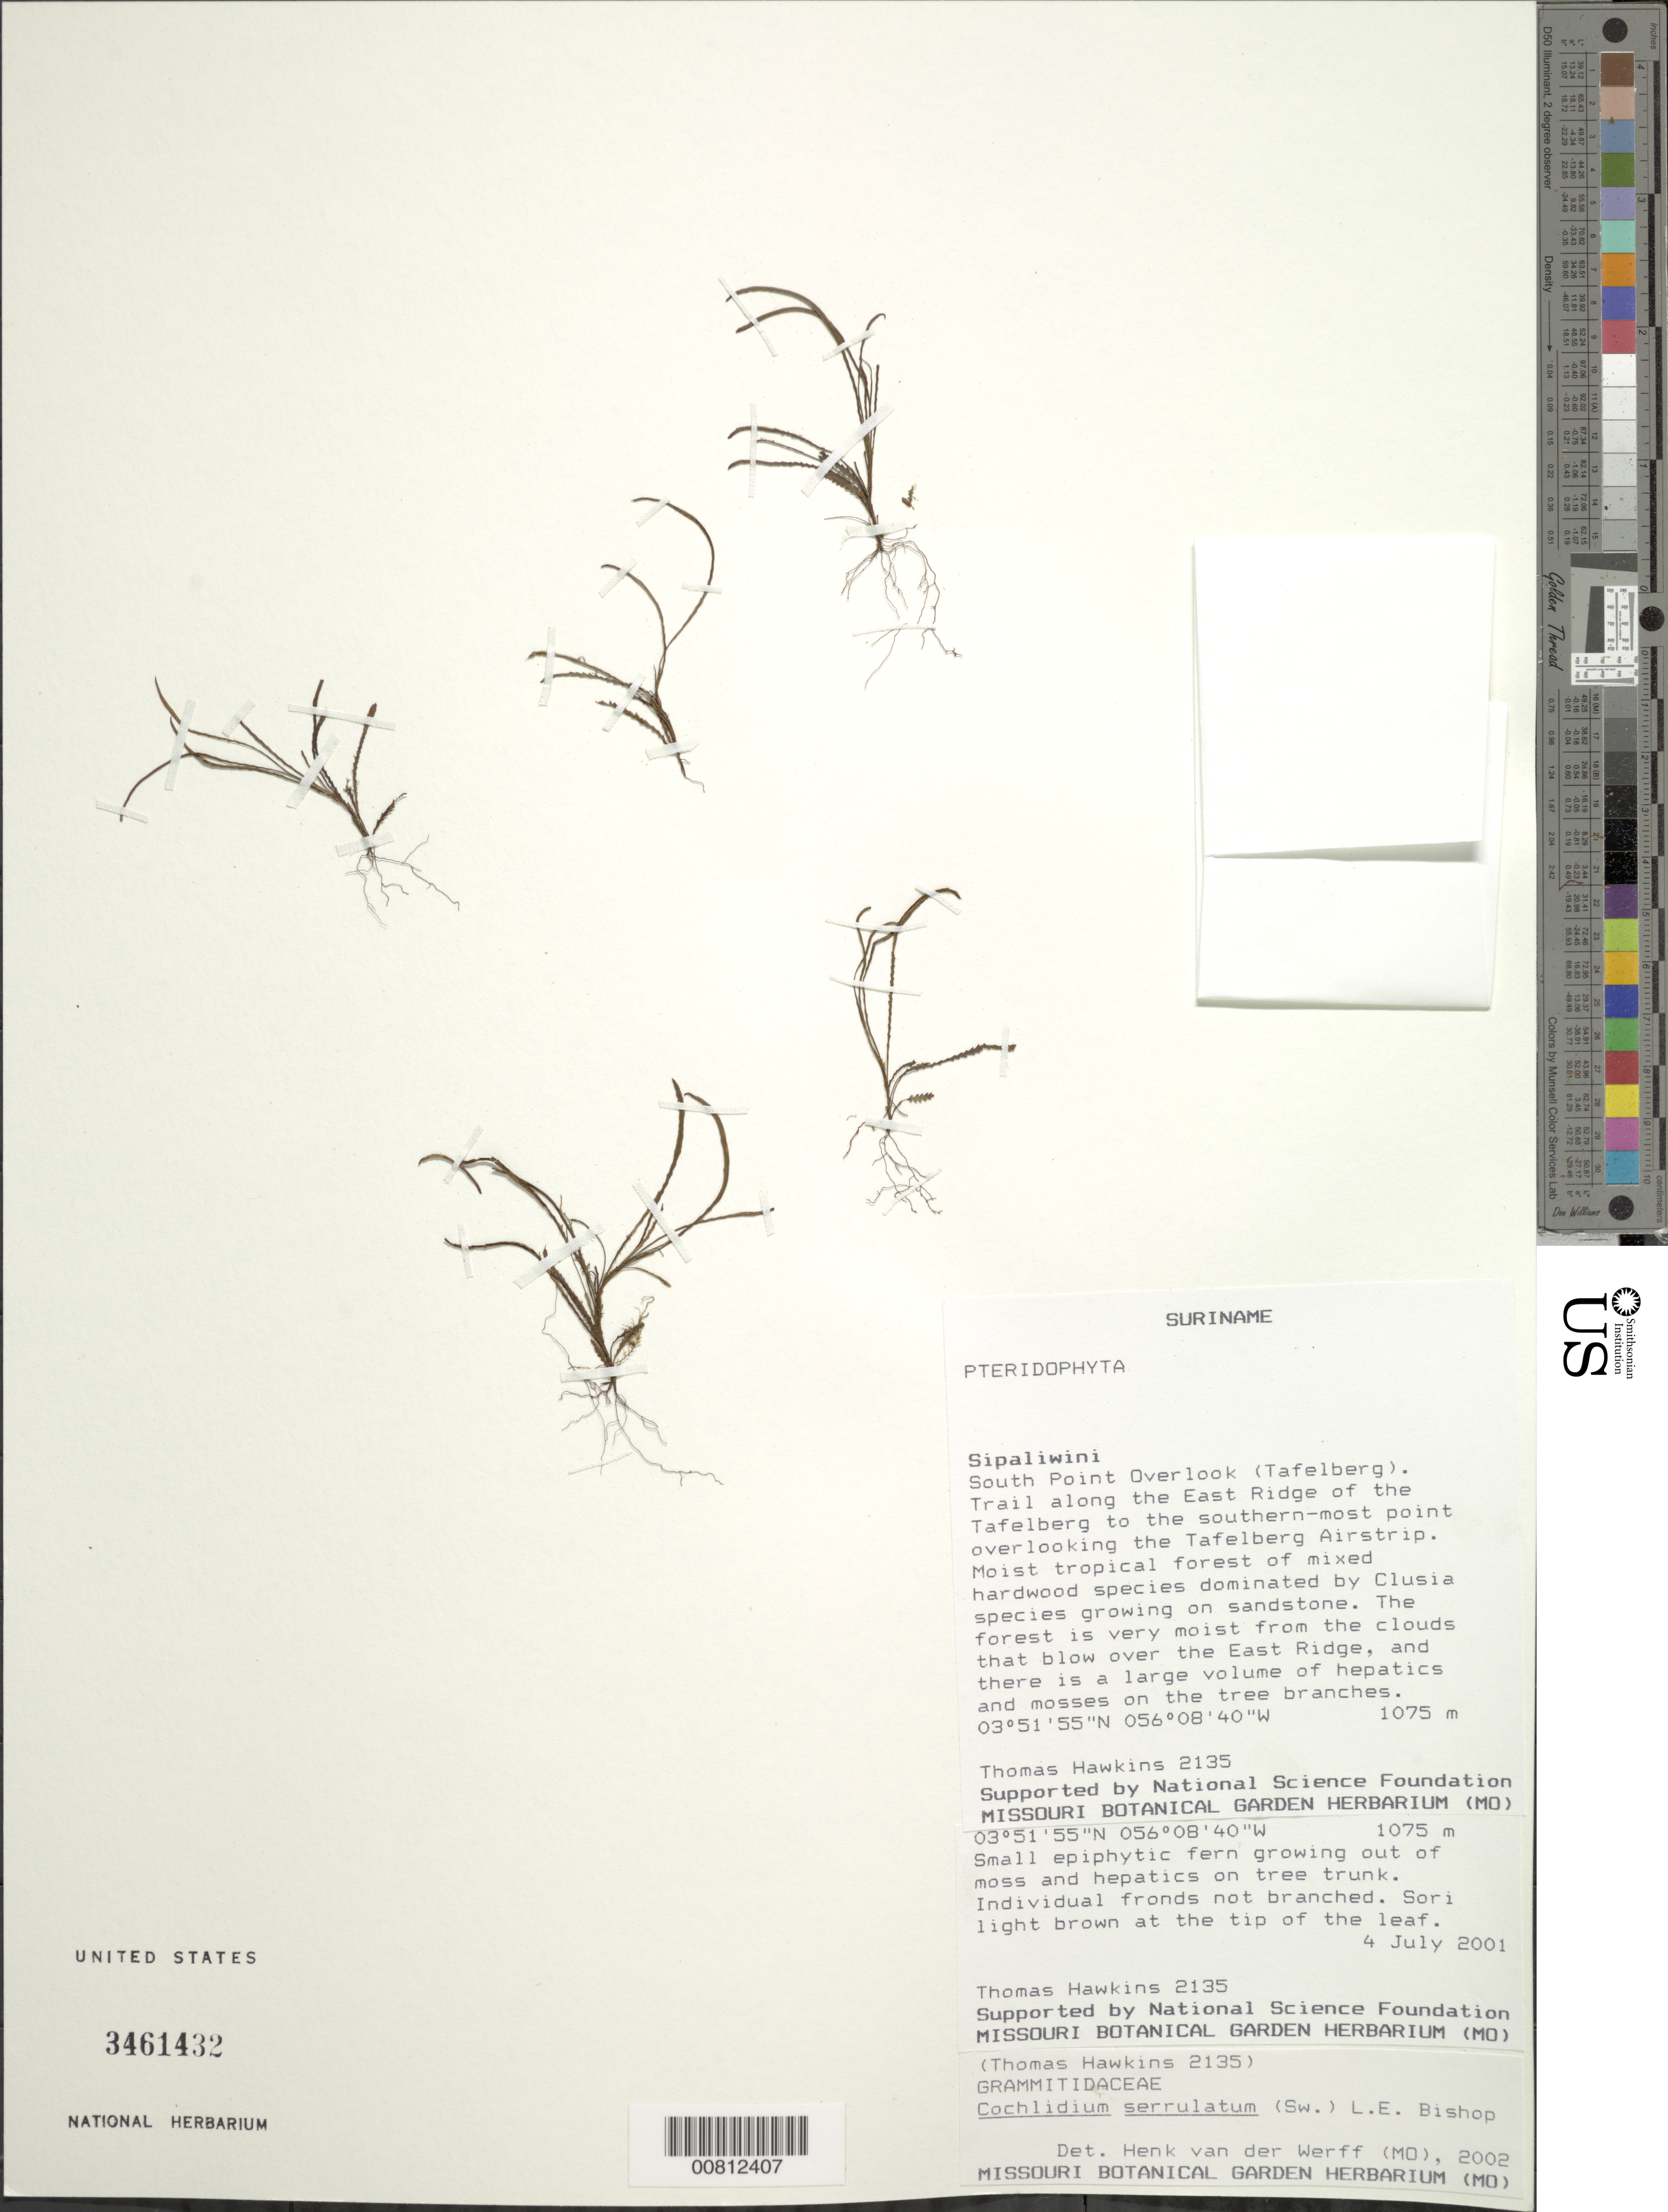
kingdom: Plantae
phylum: Tracheophyta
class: Polypodiopsida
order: Polypodiales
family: Polypodiaceae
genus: Cochlidium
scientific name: Cochlidium serrulatum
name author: (Sw.) L.E. Bishop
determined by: van der Werff, H., (MO), Missouri Botanical Garden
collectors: T. Hawkins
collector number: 2135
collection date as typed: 4-Jul-01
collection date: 2001-07-04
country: Suriname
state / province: Sipaliwini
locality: Tafelberg (Table Mountain), South Point Overlook, trail along the East Ridge of the Tafelberg to the southern-most point overlooking the Tafelberg Airstrip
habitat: Moist tropical forest of mixed hardwood species dominated by Clusia species growing over sandstone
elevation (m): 1075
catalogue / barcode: US 3461432